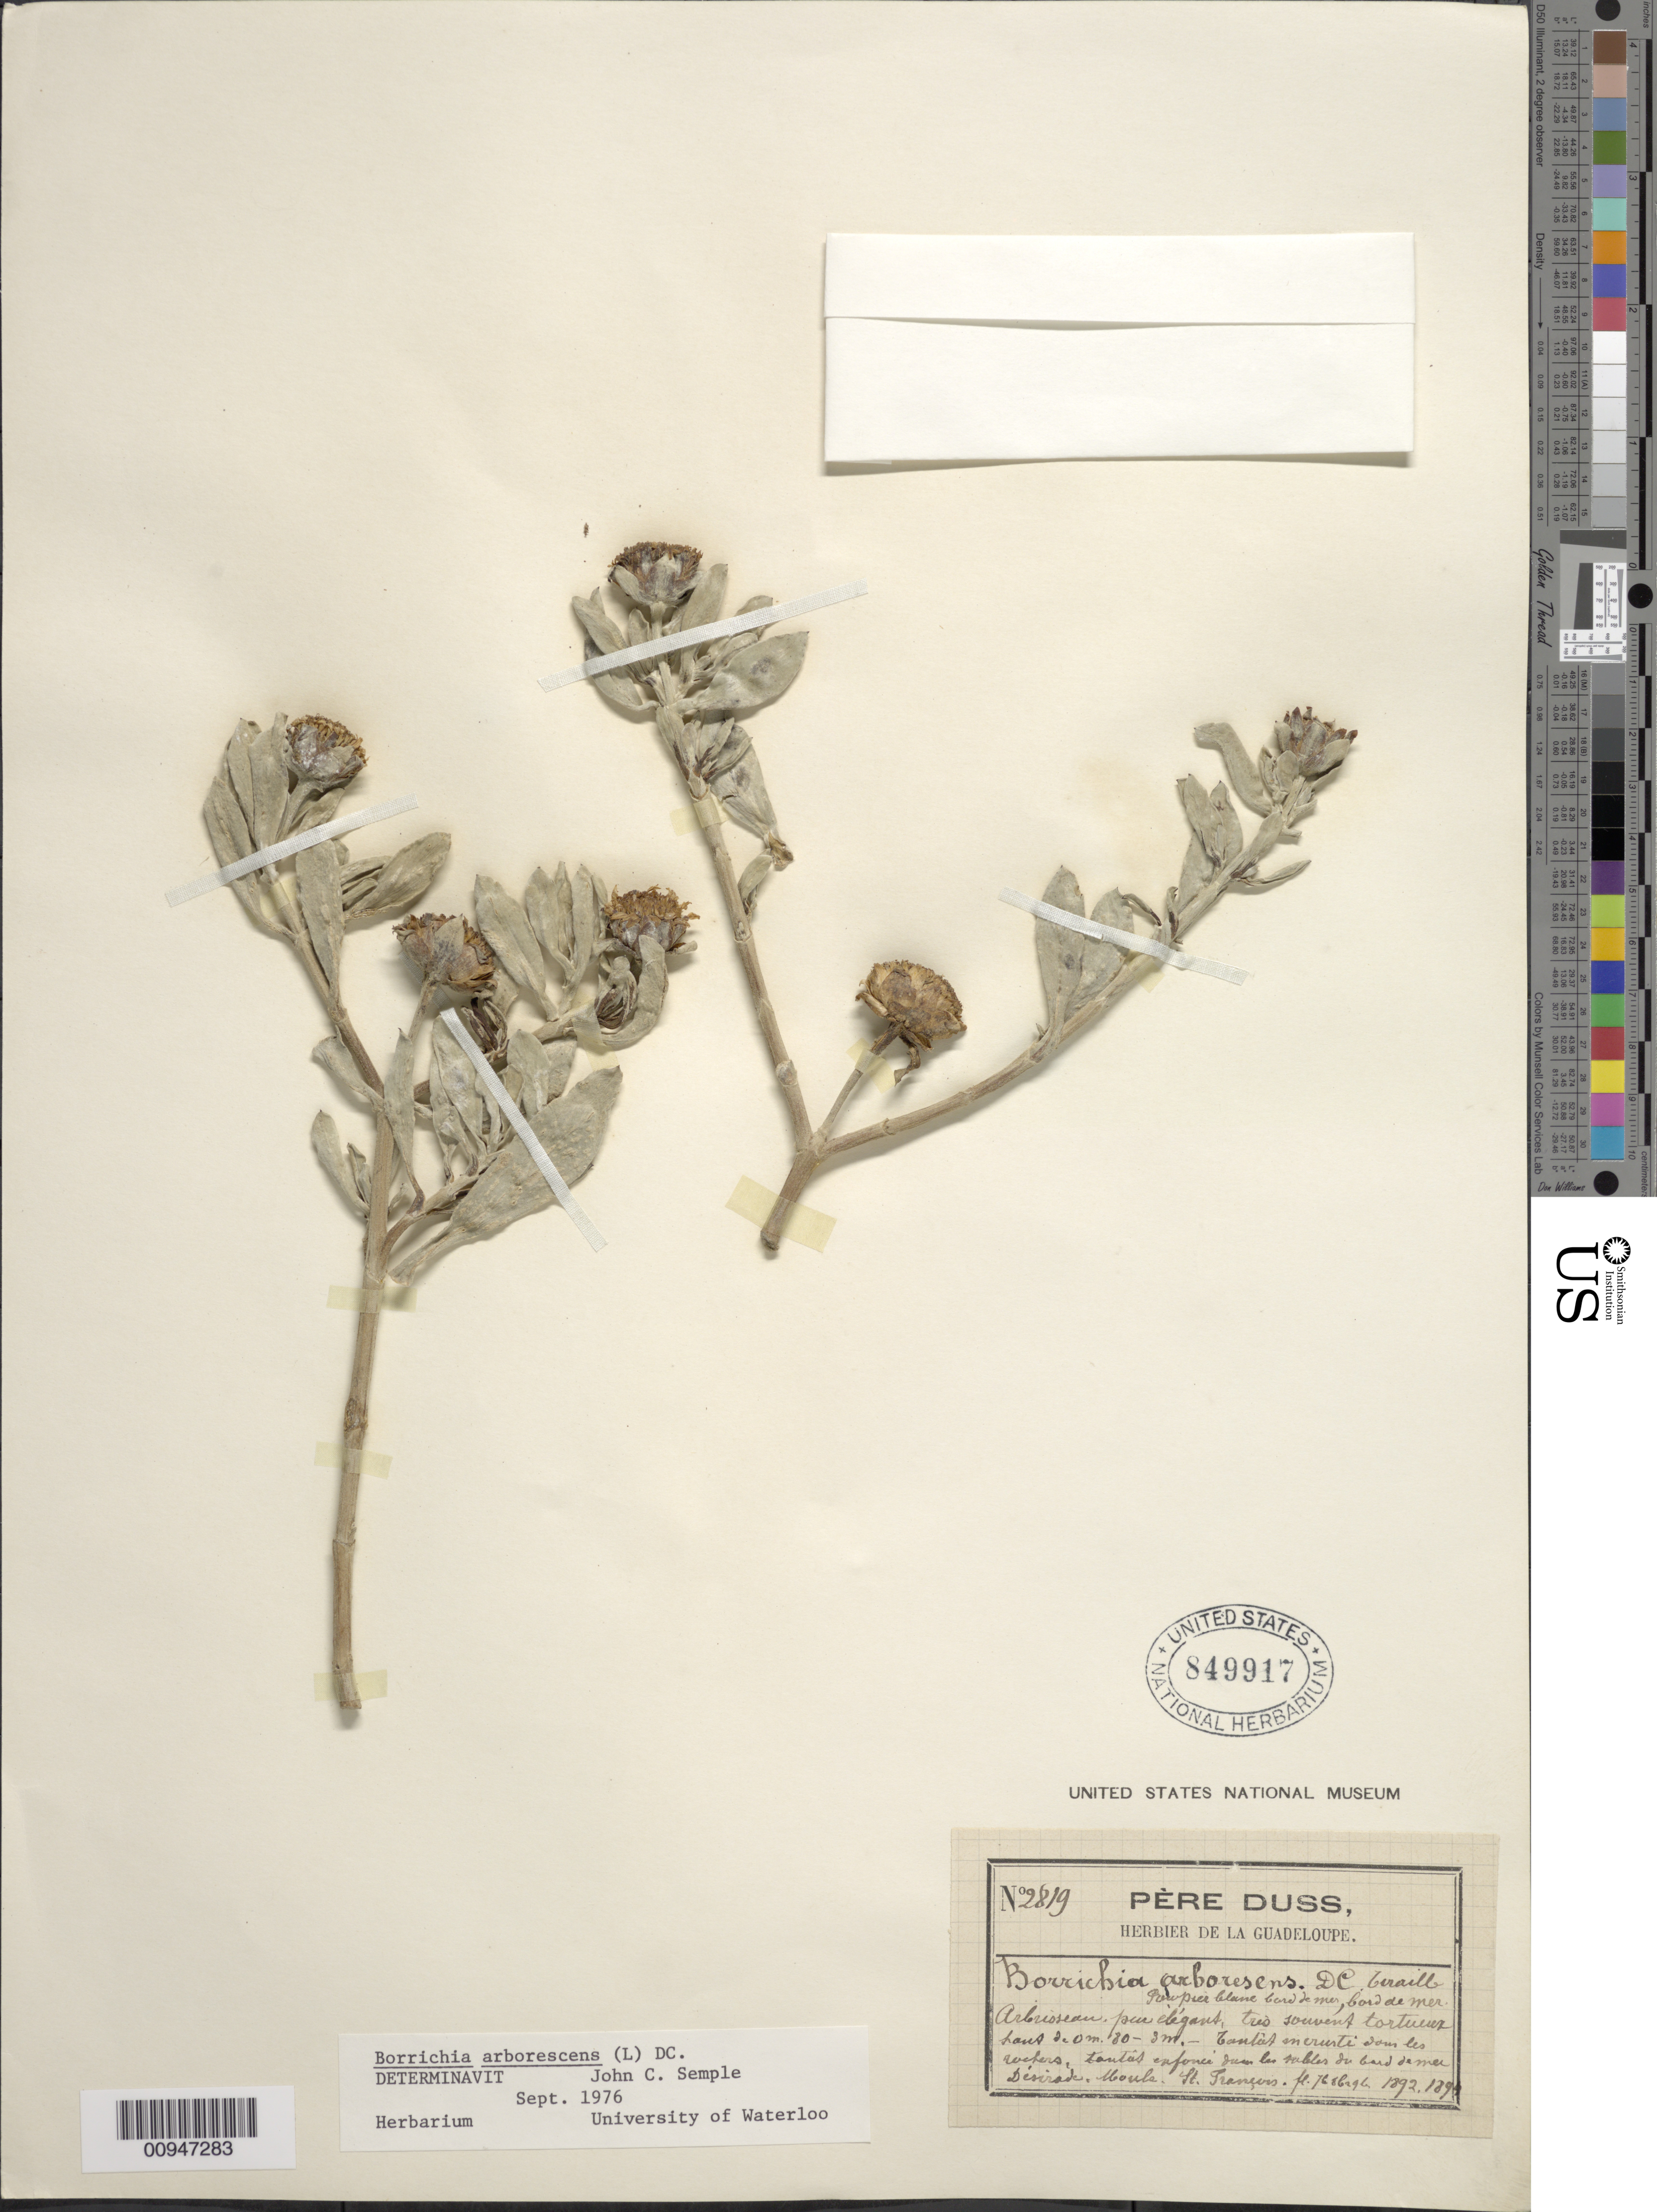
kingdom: Plantae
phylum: Tracheophyta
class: Magnoliopsida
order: Asterales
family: Asteraceae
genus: Borrichia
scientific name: Borrichia arborescens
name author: (L.) DC.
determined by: Semple, J. C.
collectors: Père Duss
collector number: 2819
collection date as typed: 1892 to -- --- 1894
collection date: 1892/1894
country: Guadeloupe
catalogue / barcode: US 849917